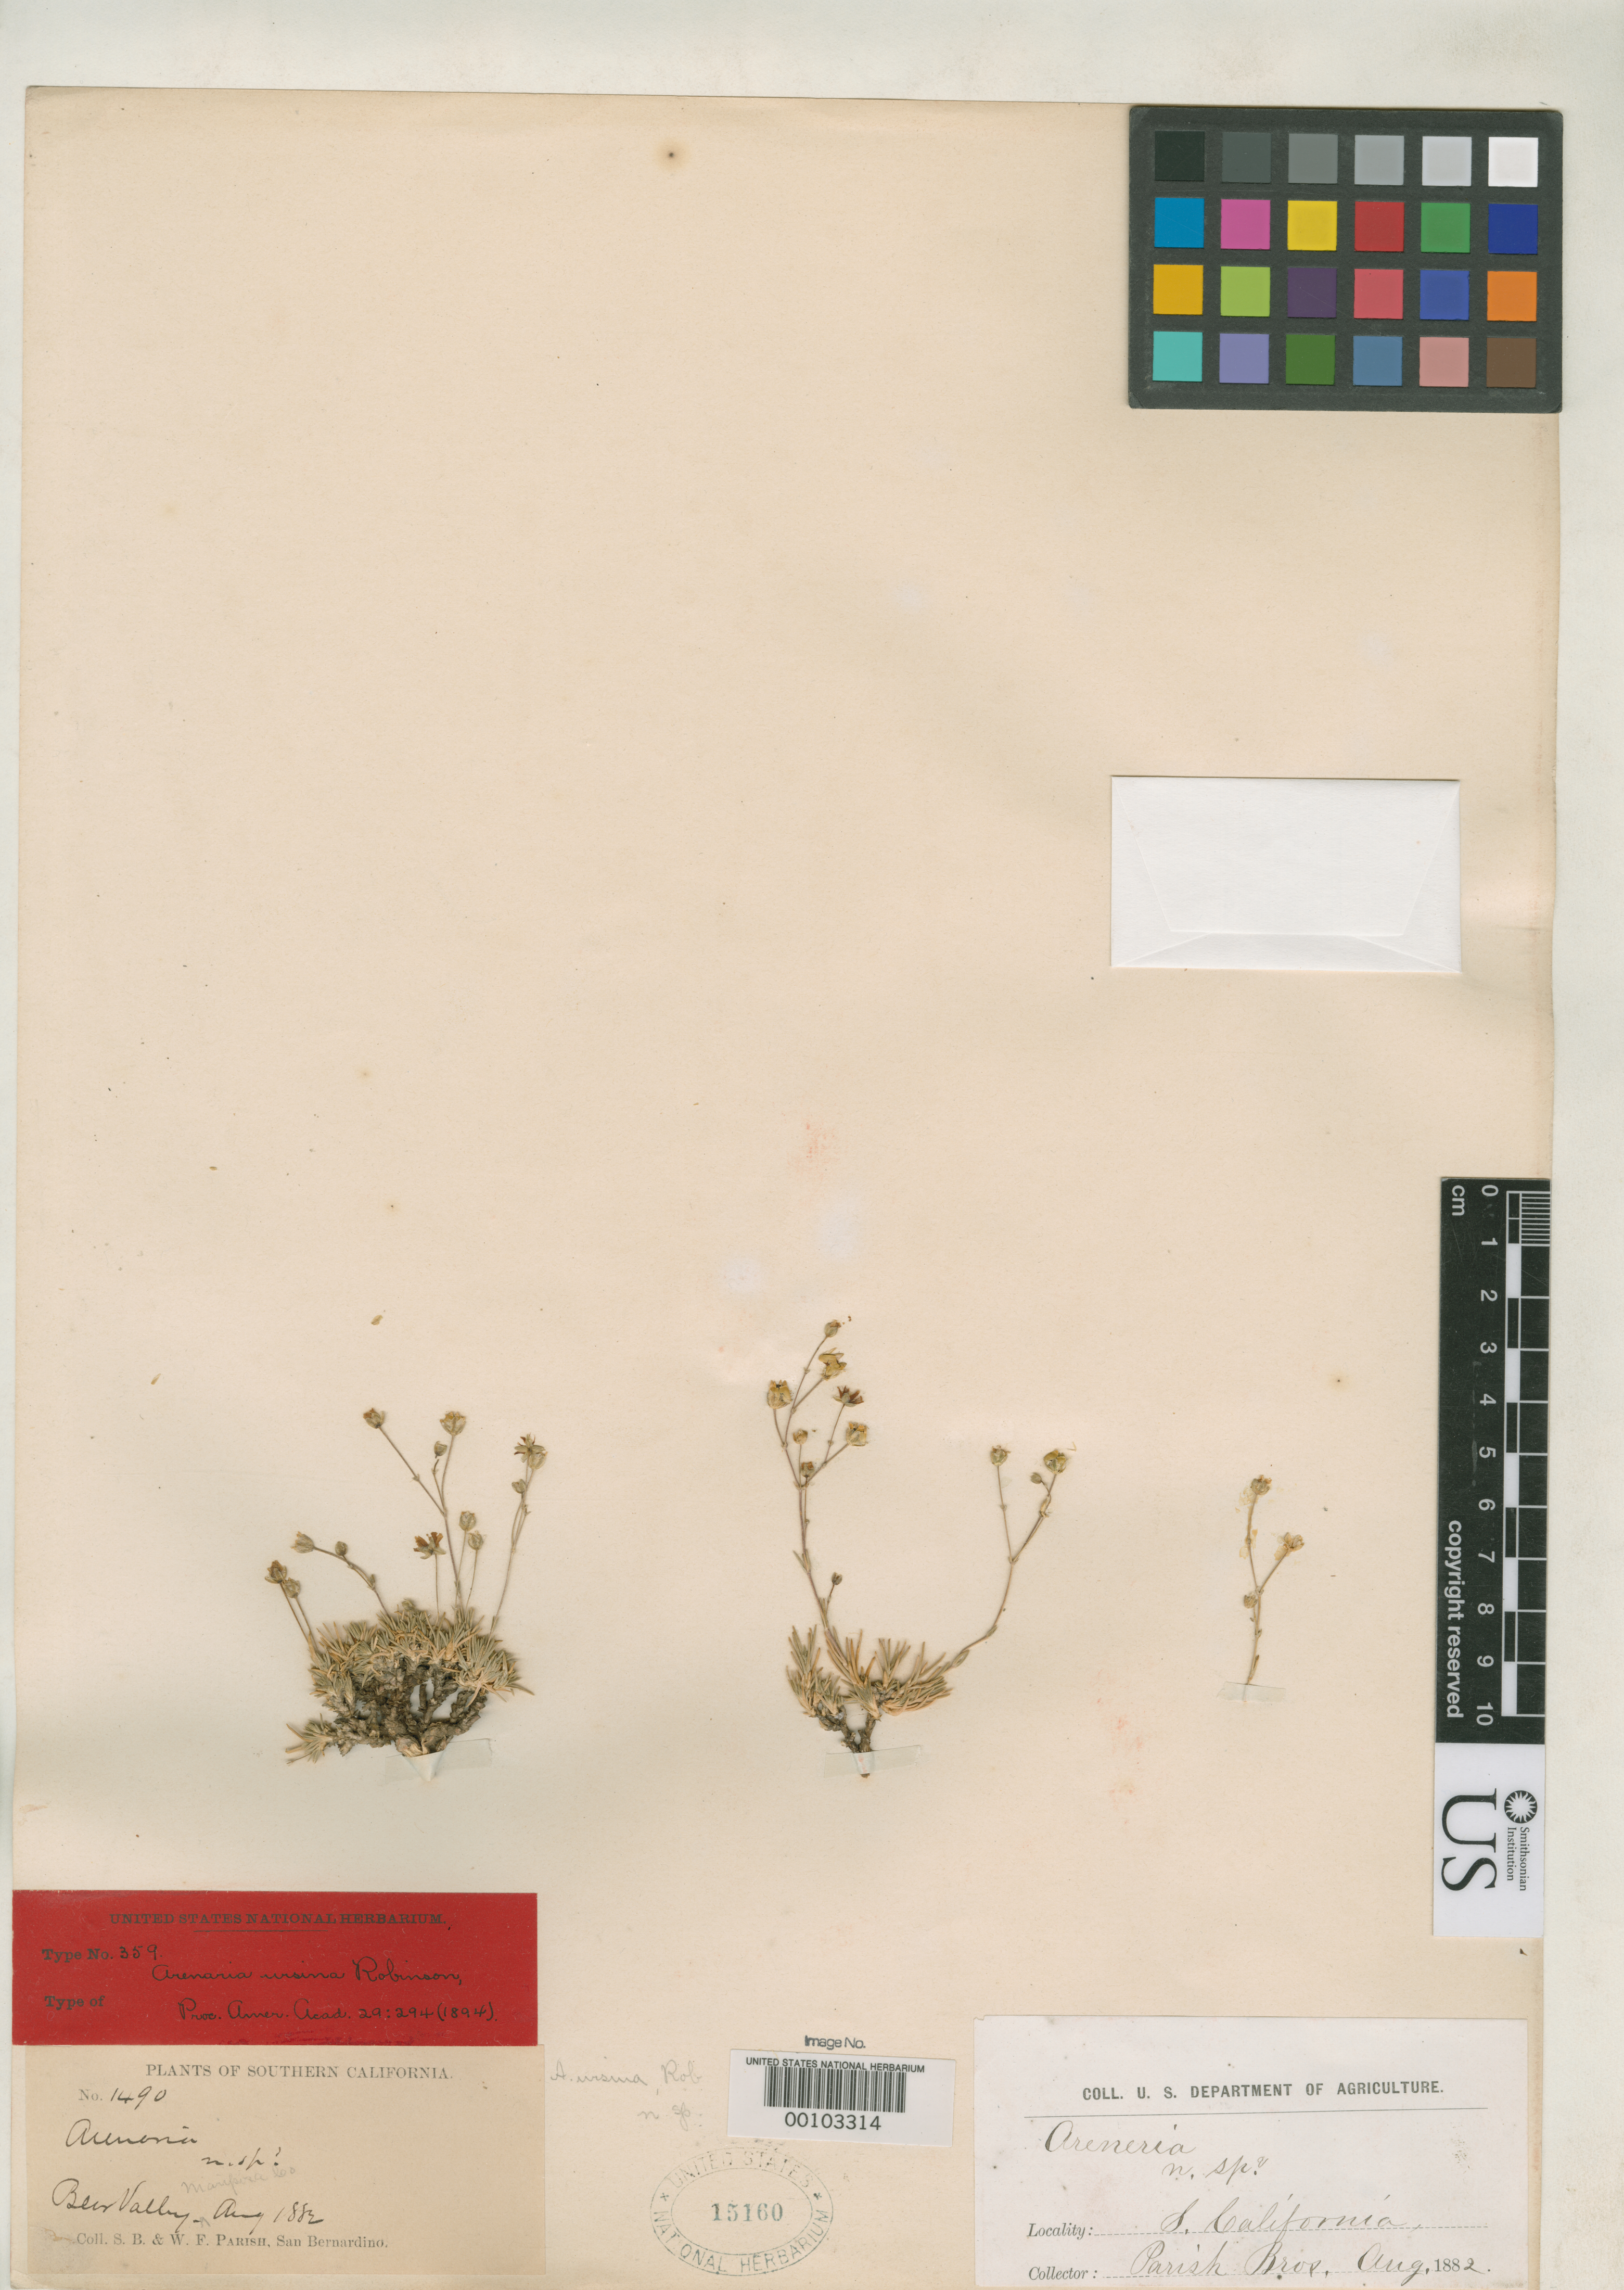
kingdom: Plantae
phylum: Tracheophyta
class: Magnoliopsida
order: Caryophyllales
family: Caryophyllaceae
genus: Arenaria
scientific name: Arenaria ursina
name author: B.L. Rob.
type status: Isotype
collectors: S. B. Parish & W. F. Parish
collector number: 1490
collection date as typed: Aug 1882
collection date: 1882-08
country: United States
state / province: California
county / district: San Bernardino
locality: San Bernardino Mountains, Bear Valley.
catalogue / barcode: US 15160